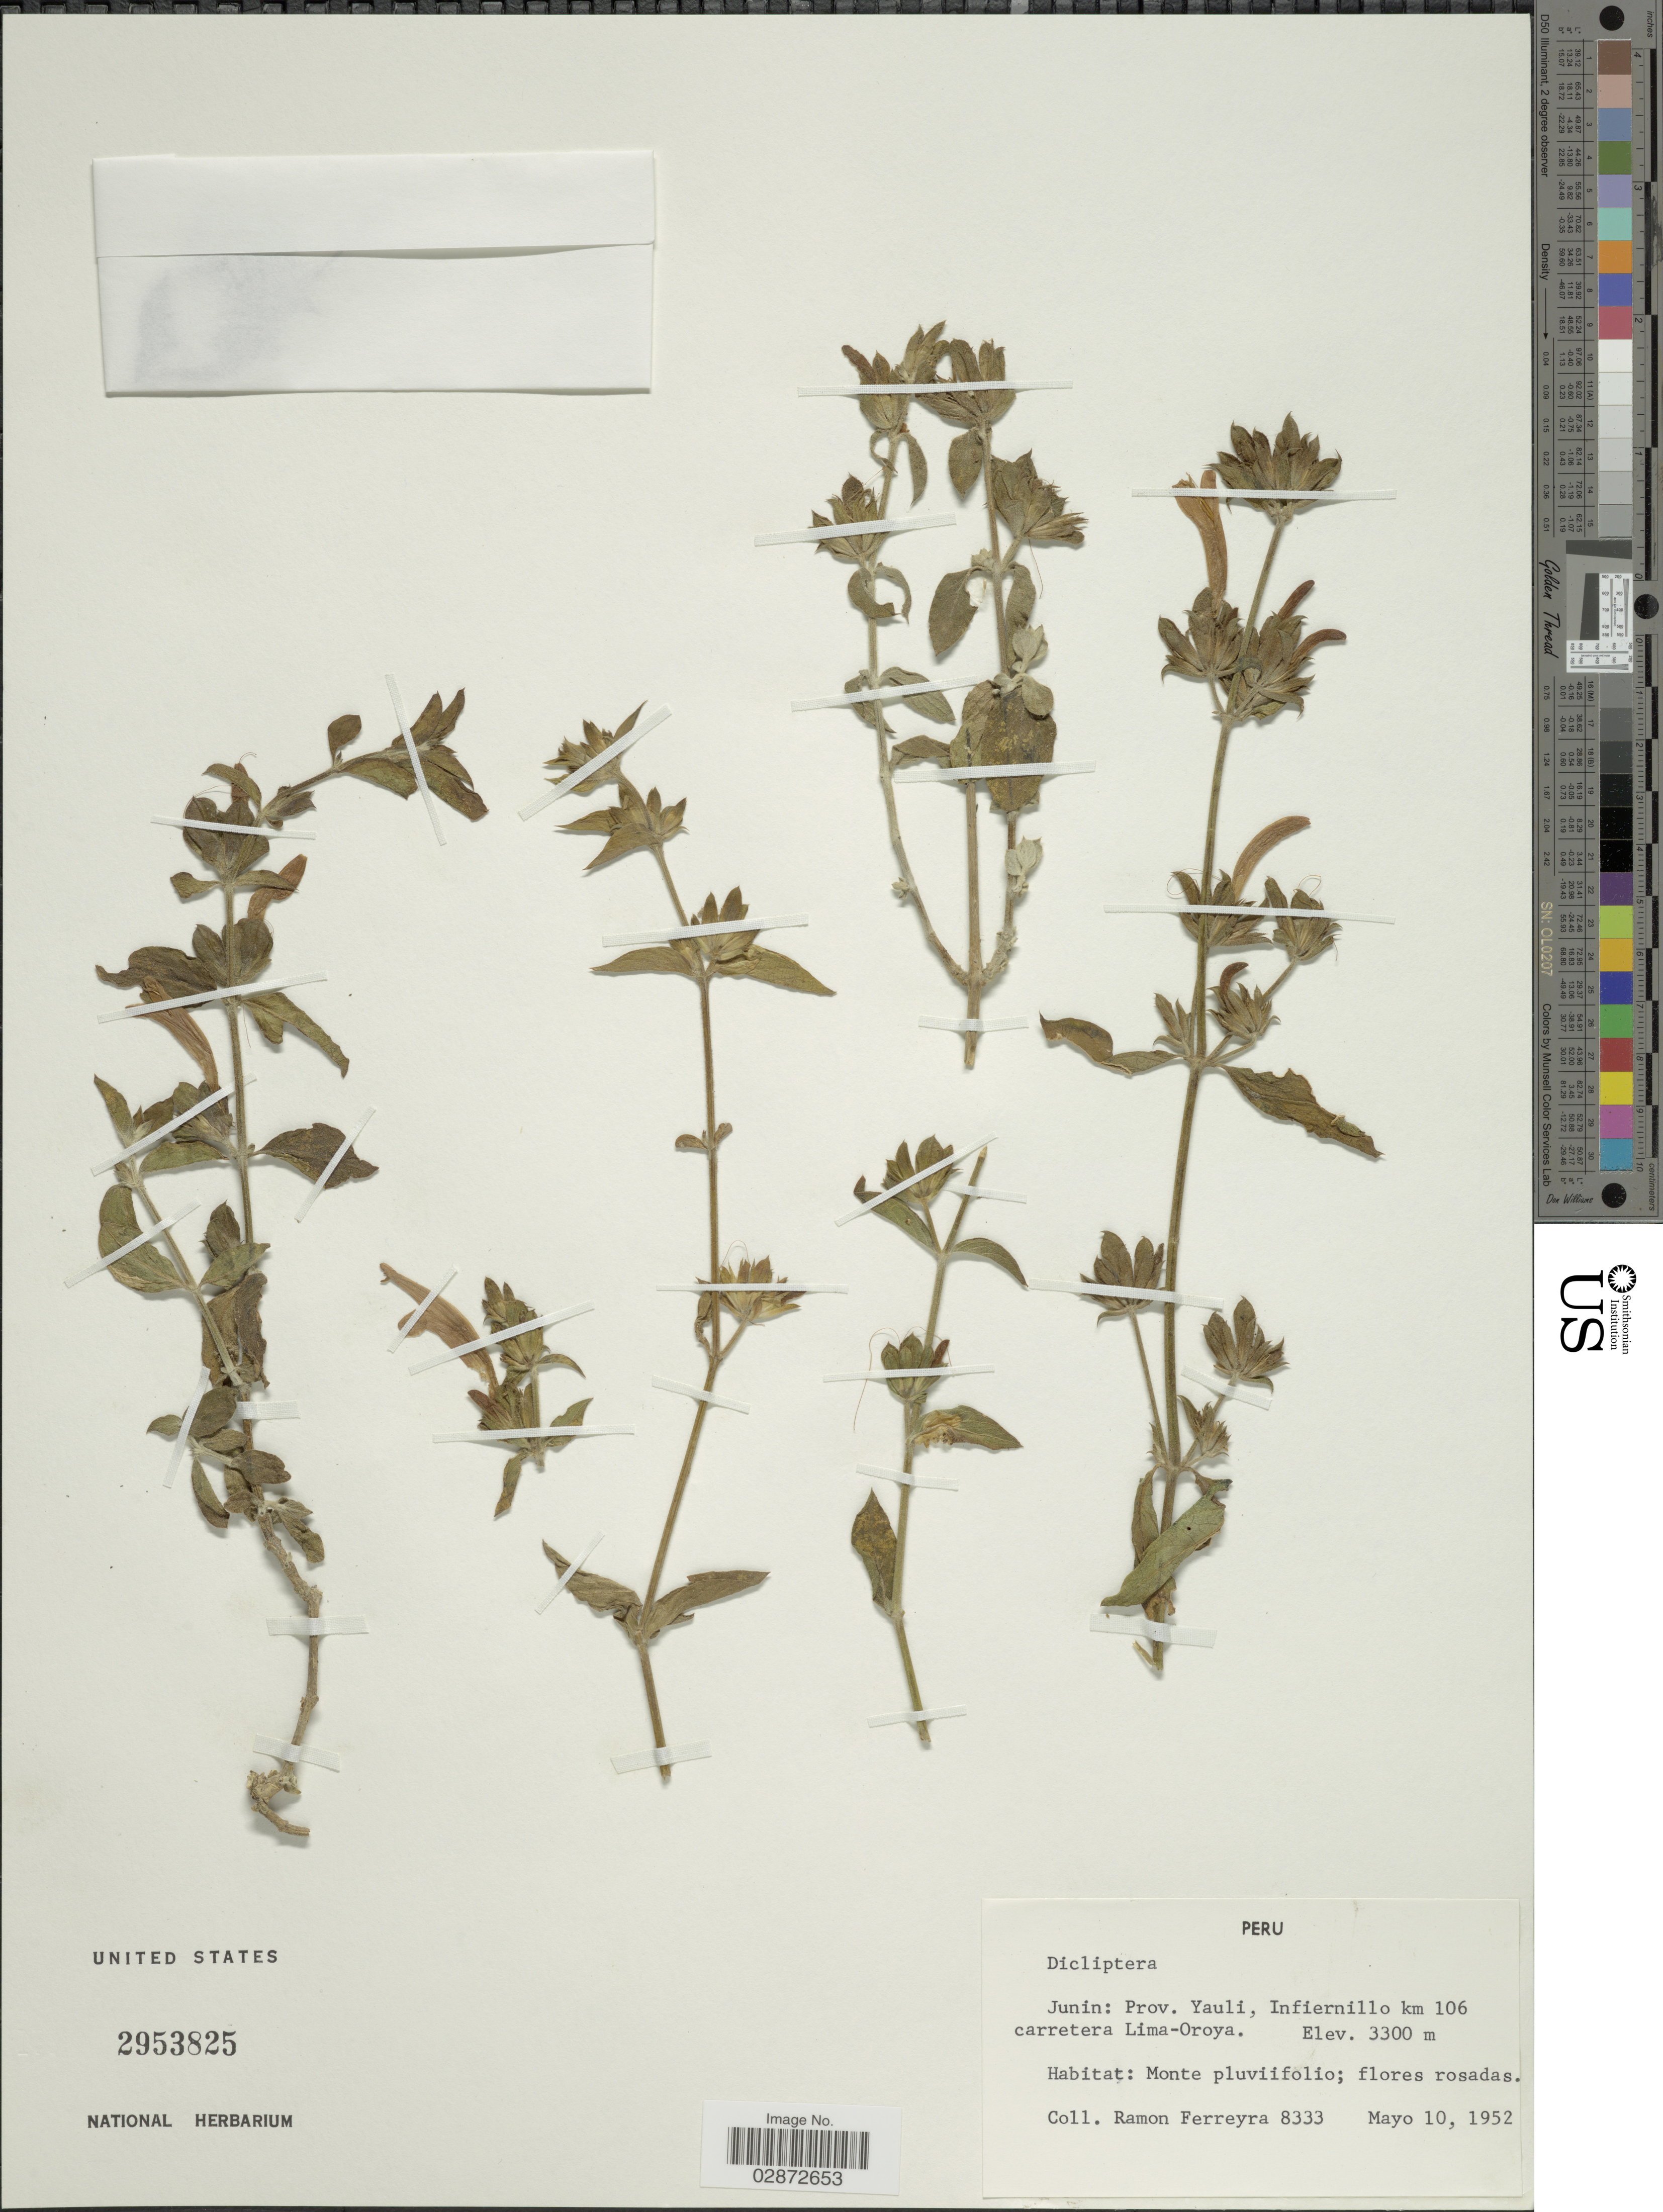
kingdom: Plantae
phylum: Tracheophyta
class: Magnoliopsida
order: Lamiales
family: Acanthaceae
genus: Dicliptera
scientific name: Dicliptera sp.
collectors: R. A. Ferreyra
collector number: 8333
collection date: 1952-05-10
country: Peru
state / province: Junín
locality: Junin: Prov. Yauli, Infiernillo km 106 carretera Lima-Oroya.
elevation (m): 3300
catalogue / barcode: US 2953825